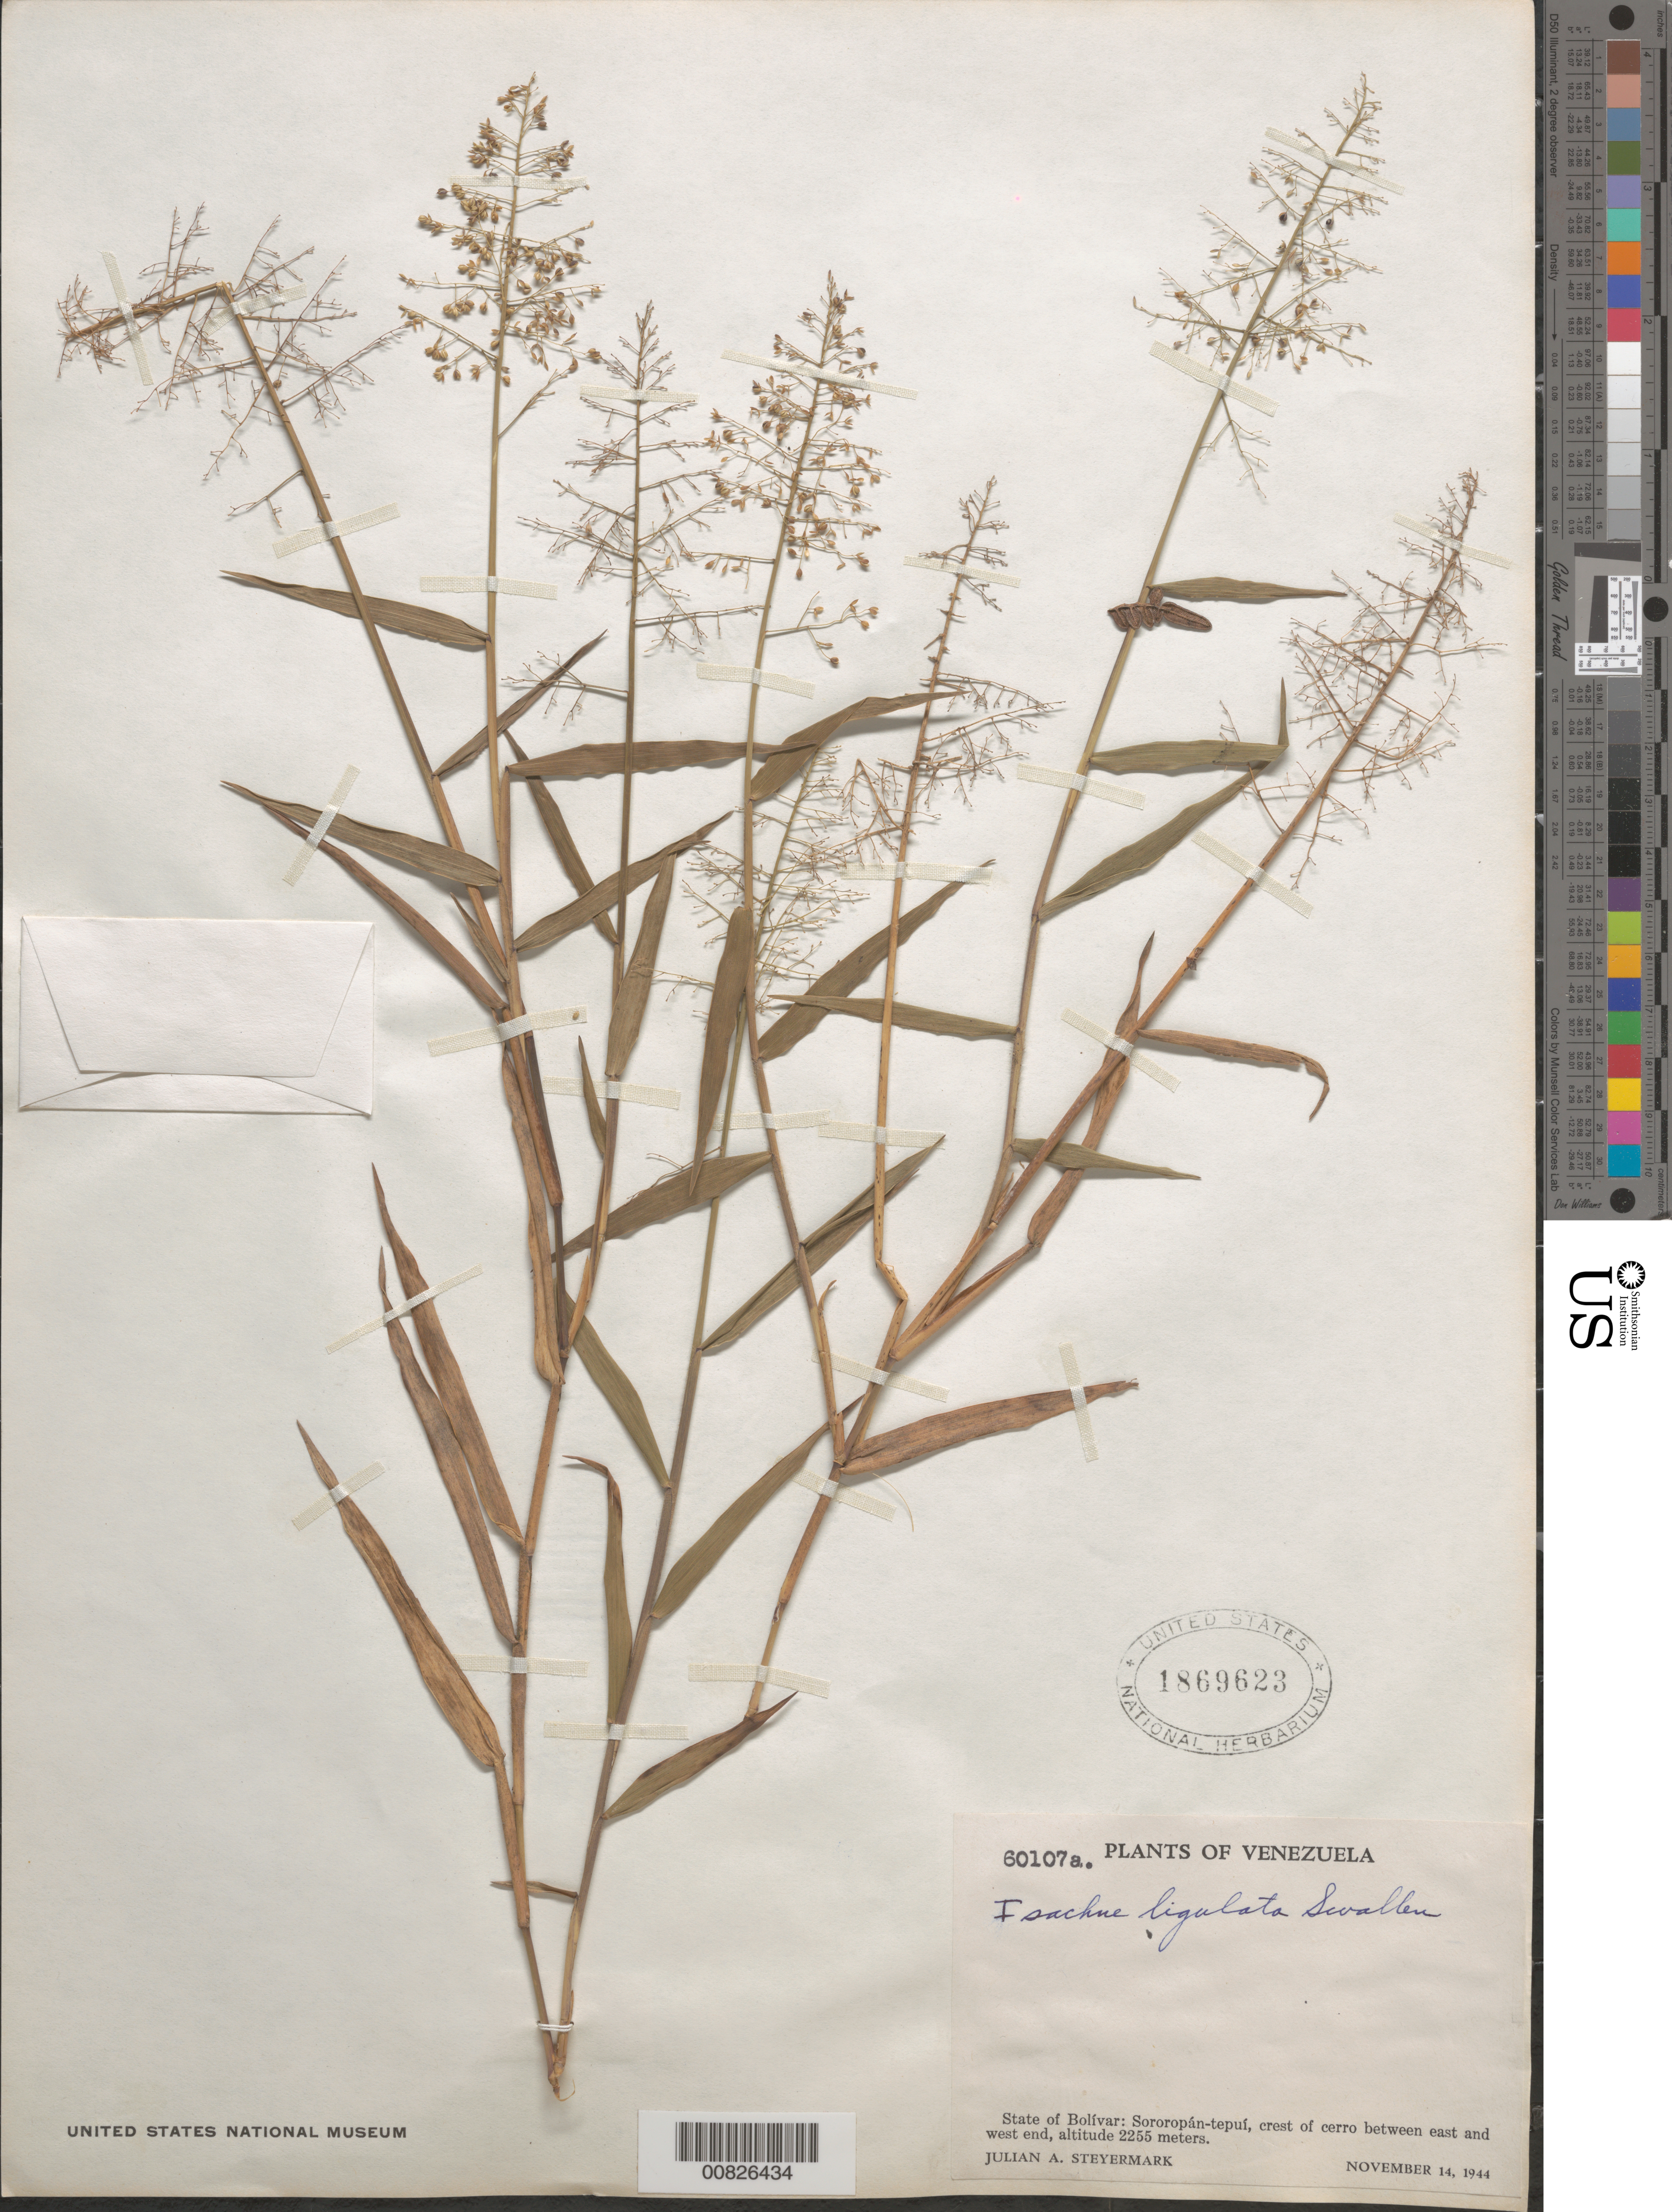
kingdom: Plantae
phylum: Tracheophyta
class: Liliopsida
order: Poales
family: Poaceae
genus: Isachne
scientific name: Isachne ligulata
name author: Swallen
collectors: J. Steyermark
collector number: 60107 a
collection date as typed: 14-Nov-44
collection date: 1944-11-14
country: Venezuela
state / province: Bolívar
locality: Sororopán-tepuí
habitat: Crest of cerro between east and west end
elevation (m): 2255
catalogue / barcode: US 1869623